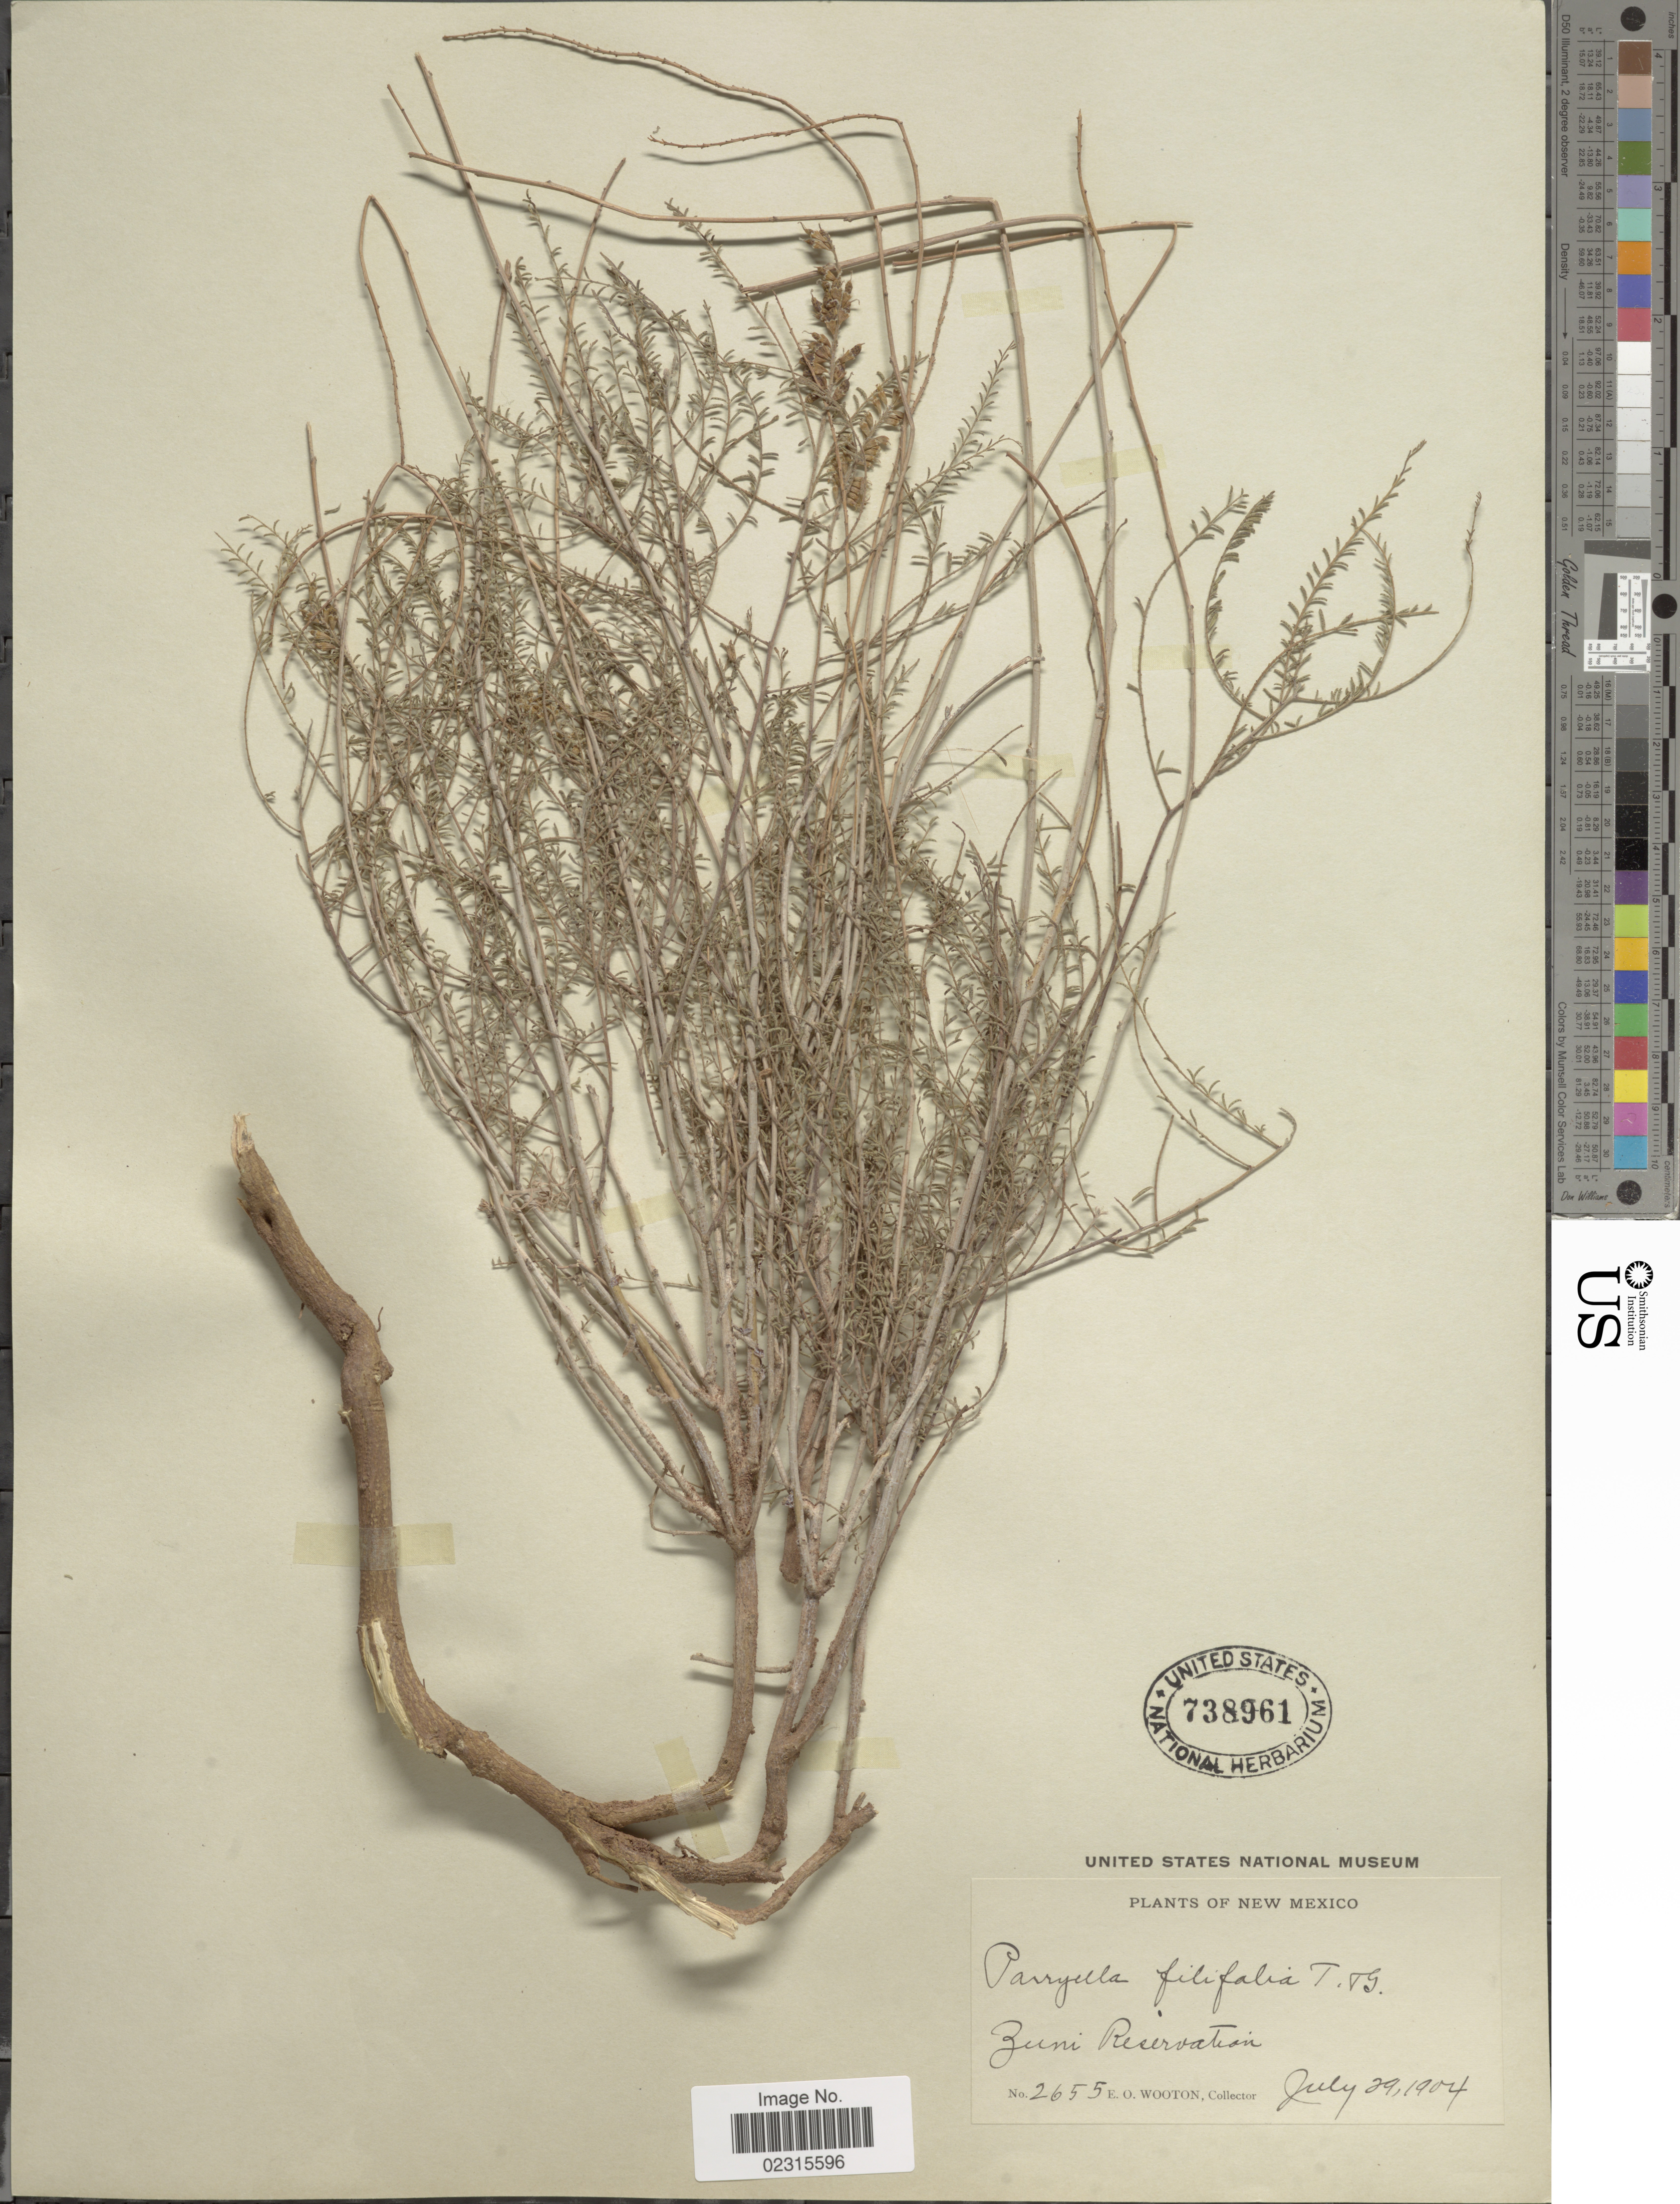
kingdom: Plantae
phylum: Tracheophyta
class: Magnoliopsida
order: Fabales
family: Fabaceae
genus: Parryella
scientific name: Parryella filifolia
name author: Torr. & A. Gray ex A. Gray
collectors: E. O. Wooton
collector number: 2655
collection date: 1904-07-29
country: United States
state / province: New Mexico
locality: Zuni Reservation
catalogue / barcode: US 738961